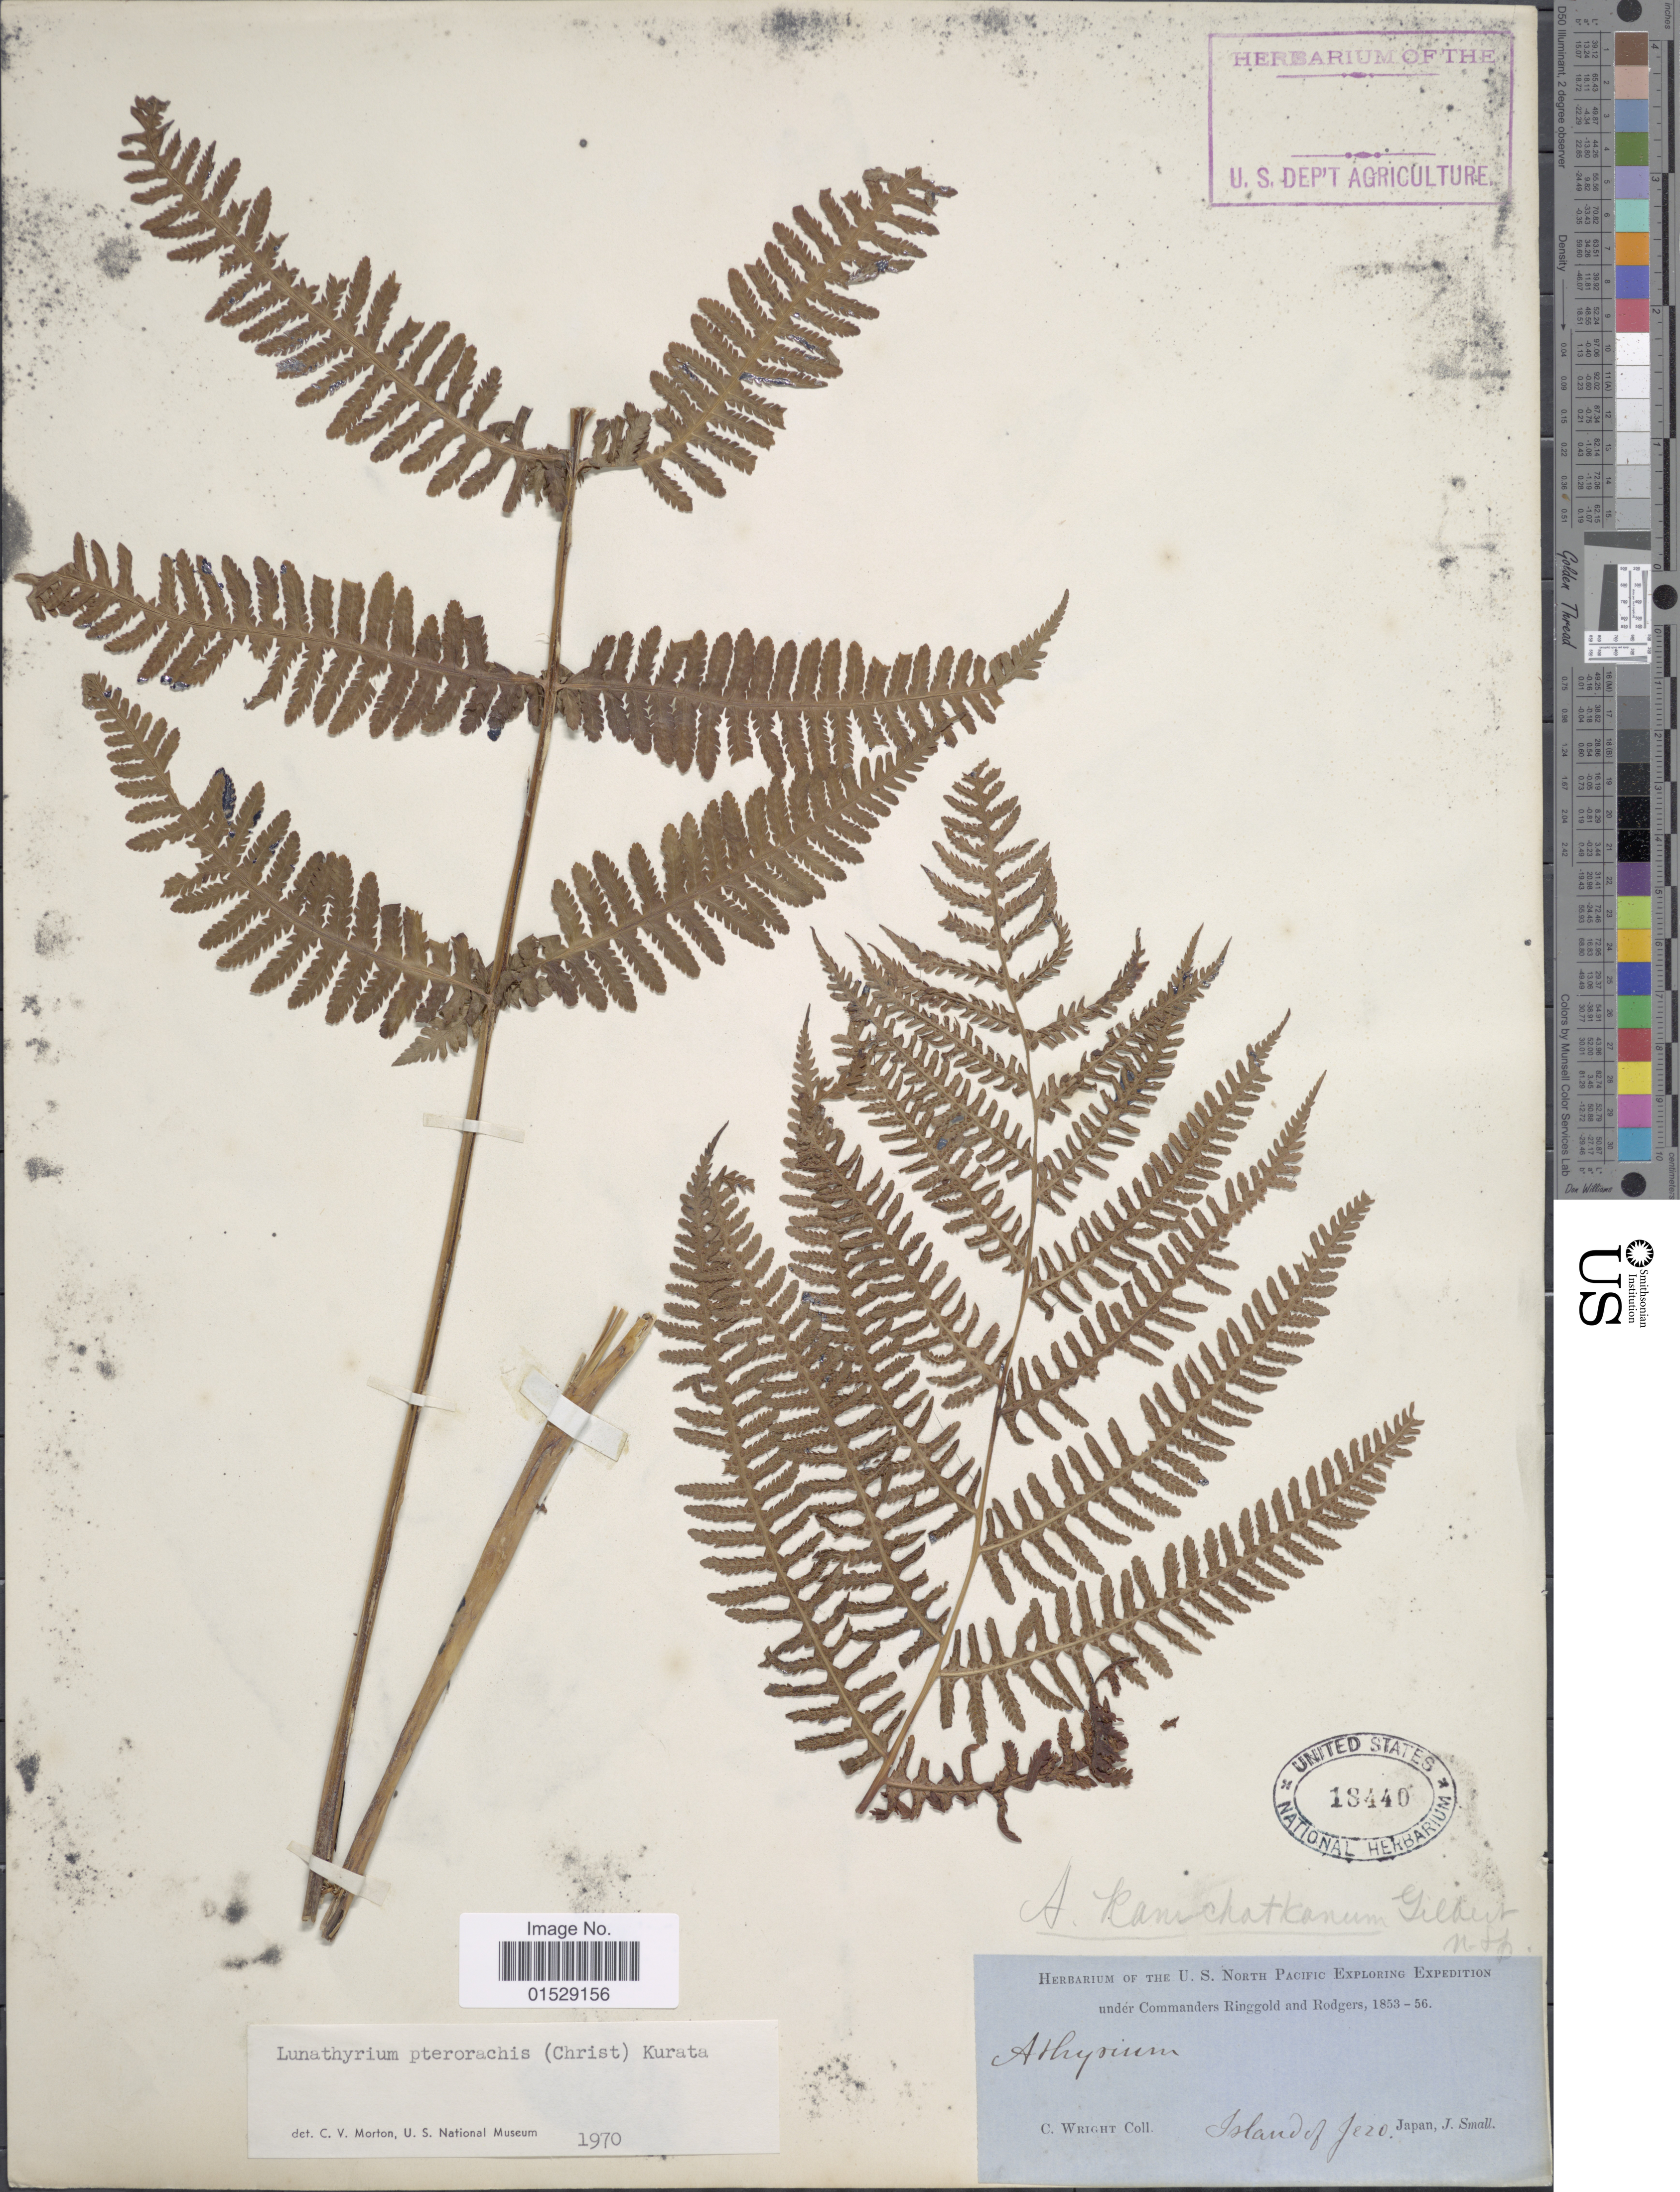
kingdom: Plantae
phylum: Tracheophyta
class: Polypodiopsida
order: Polypodiales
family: Athyriaceae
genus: Deparia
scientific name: Deparia pterorachis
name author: (Christ) M. Kato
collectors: C. Wright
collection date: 1853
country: Japan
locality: Island of Yezo.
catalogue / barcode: US 18440